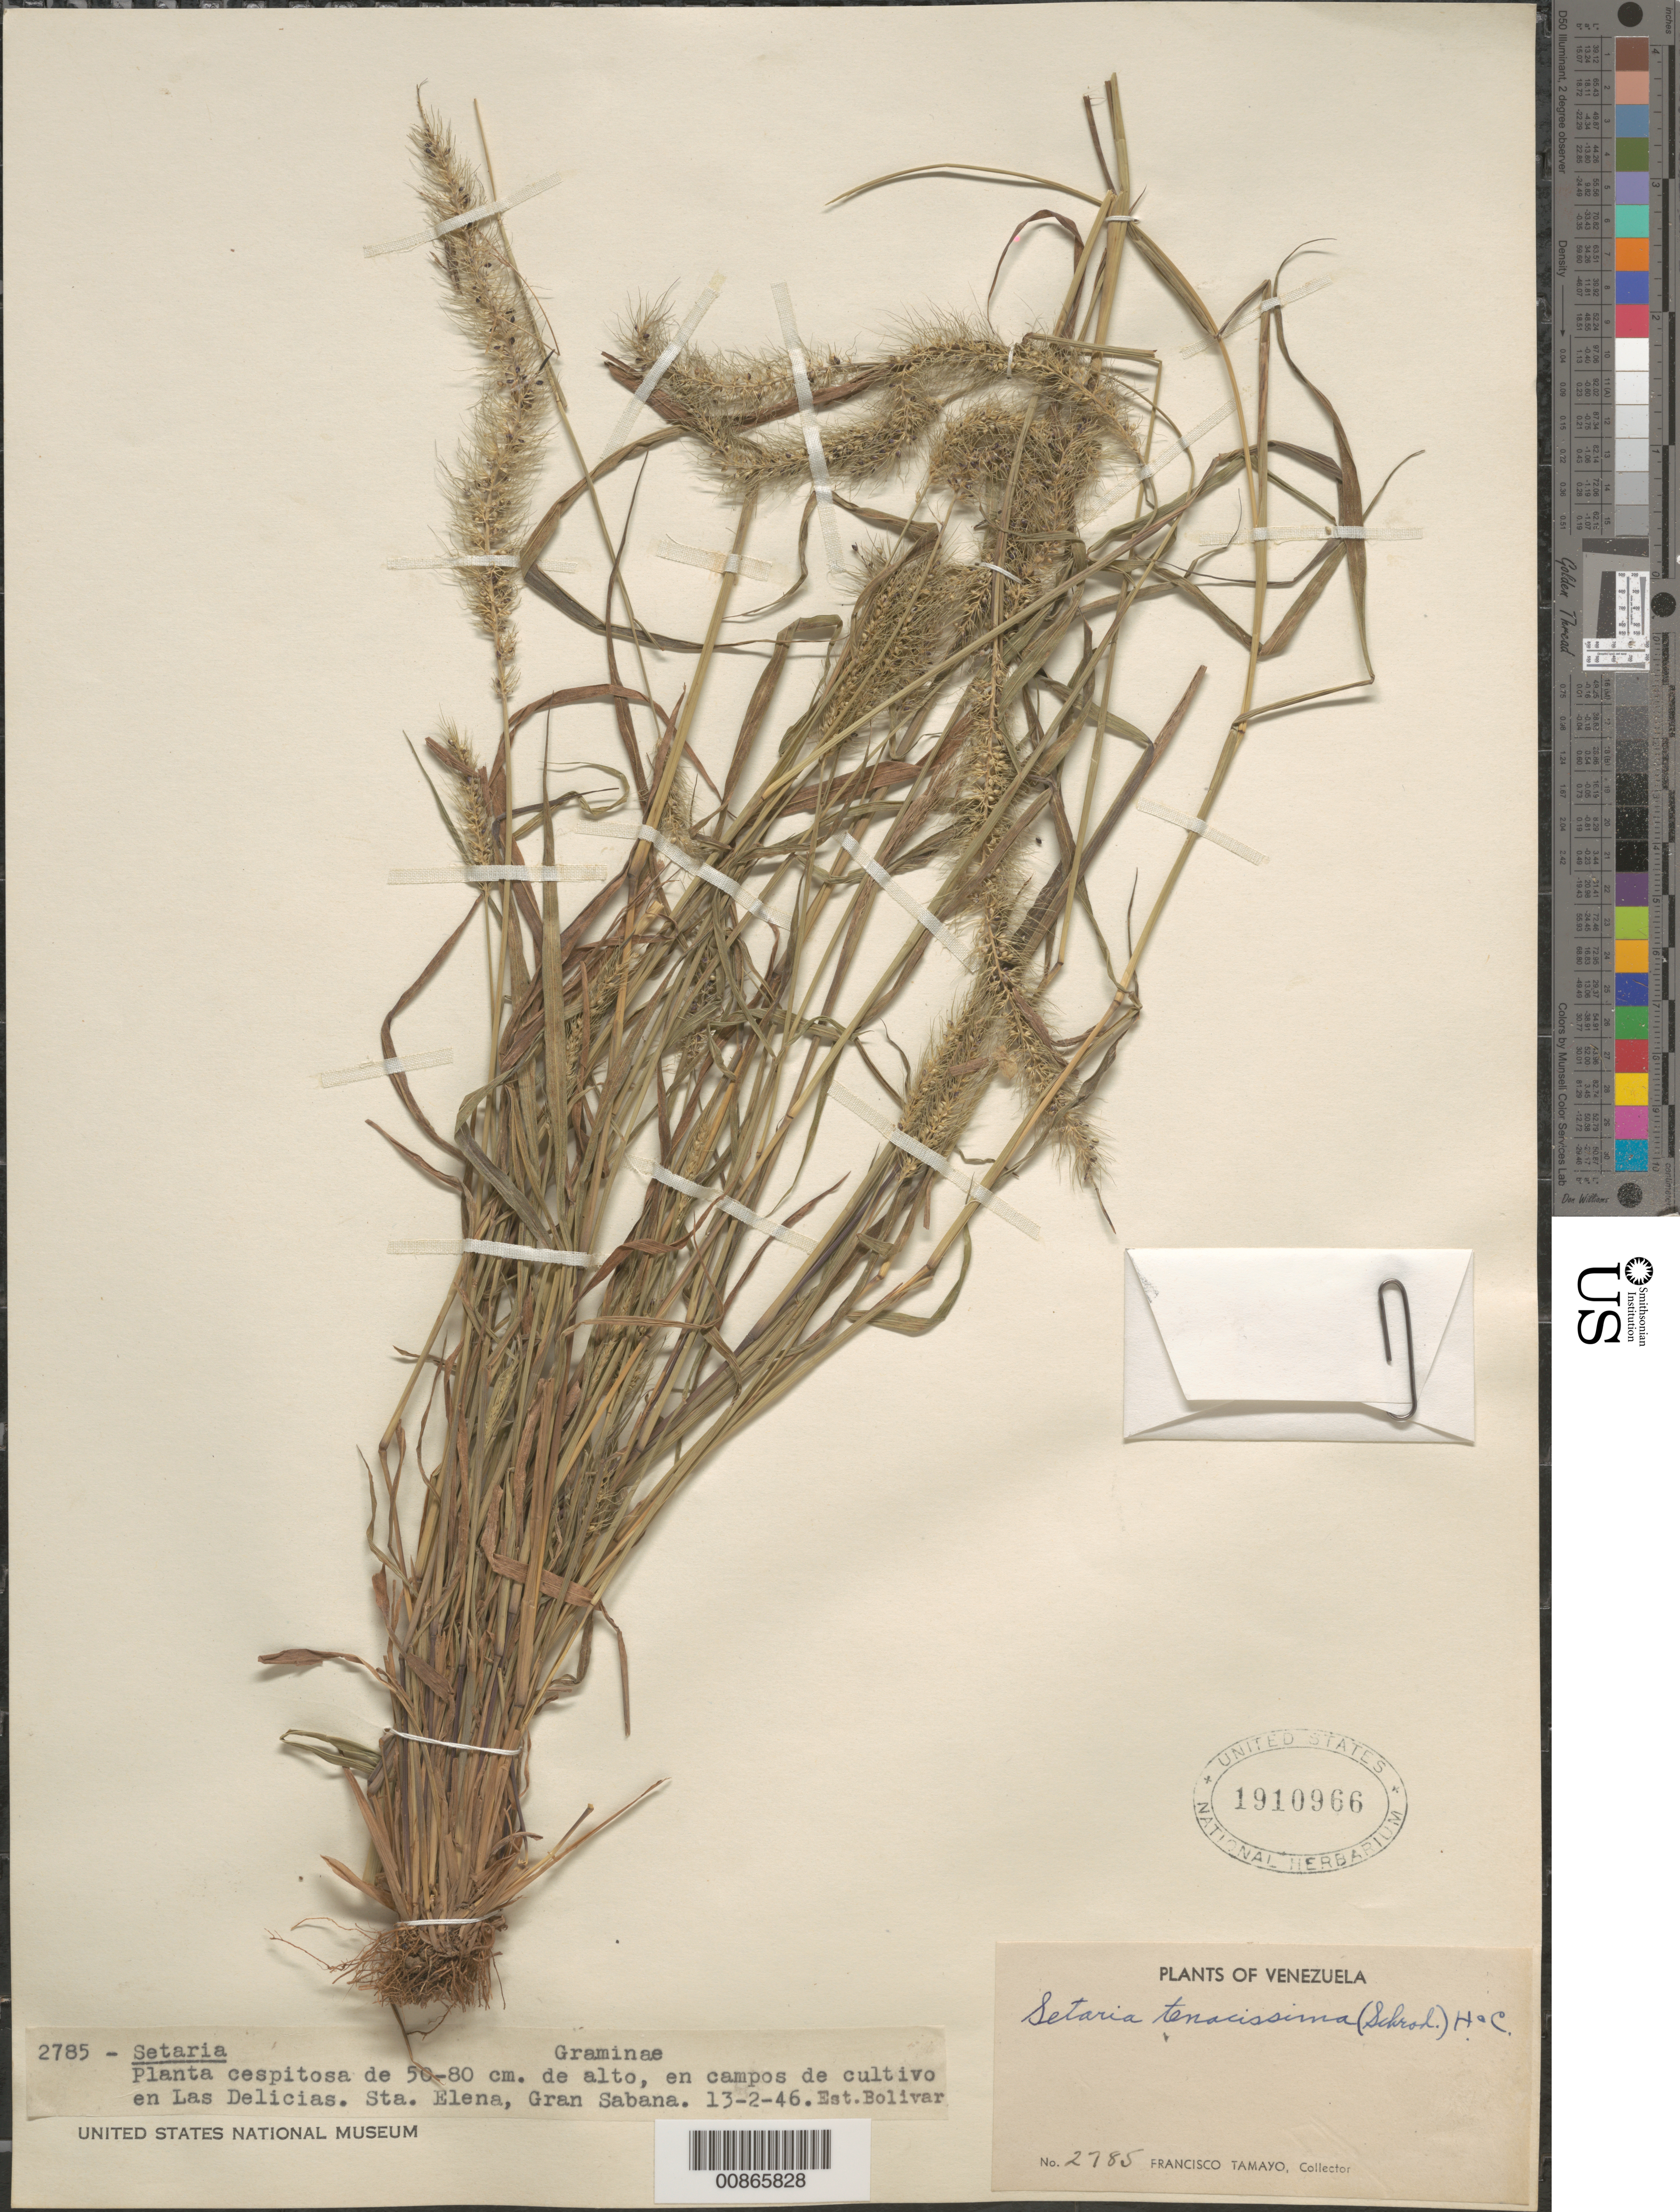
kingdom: Plantae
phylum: Tracheophyta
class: Liliopsida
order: Poales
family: Poaceae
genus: Setaria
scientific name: Setaria tenacissima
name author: Schrad. ex Schult.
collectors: F. Tamayo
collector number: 2785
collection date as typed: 13-Feb-46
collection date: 1946-02-13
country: Venezuela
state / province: Bolívar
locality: Gran Sabana, Sta. Elena, Las Delicias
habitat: Campos de cultivo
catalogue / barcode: US 1910966